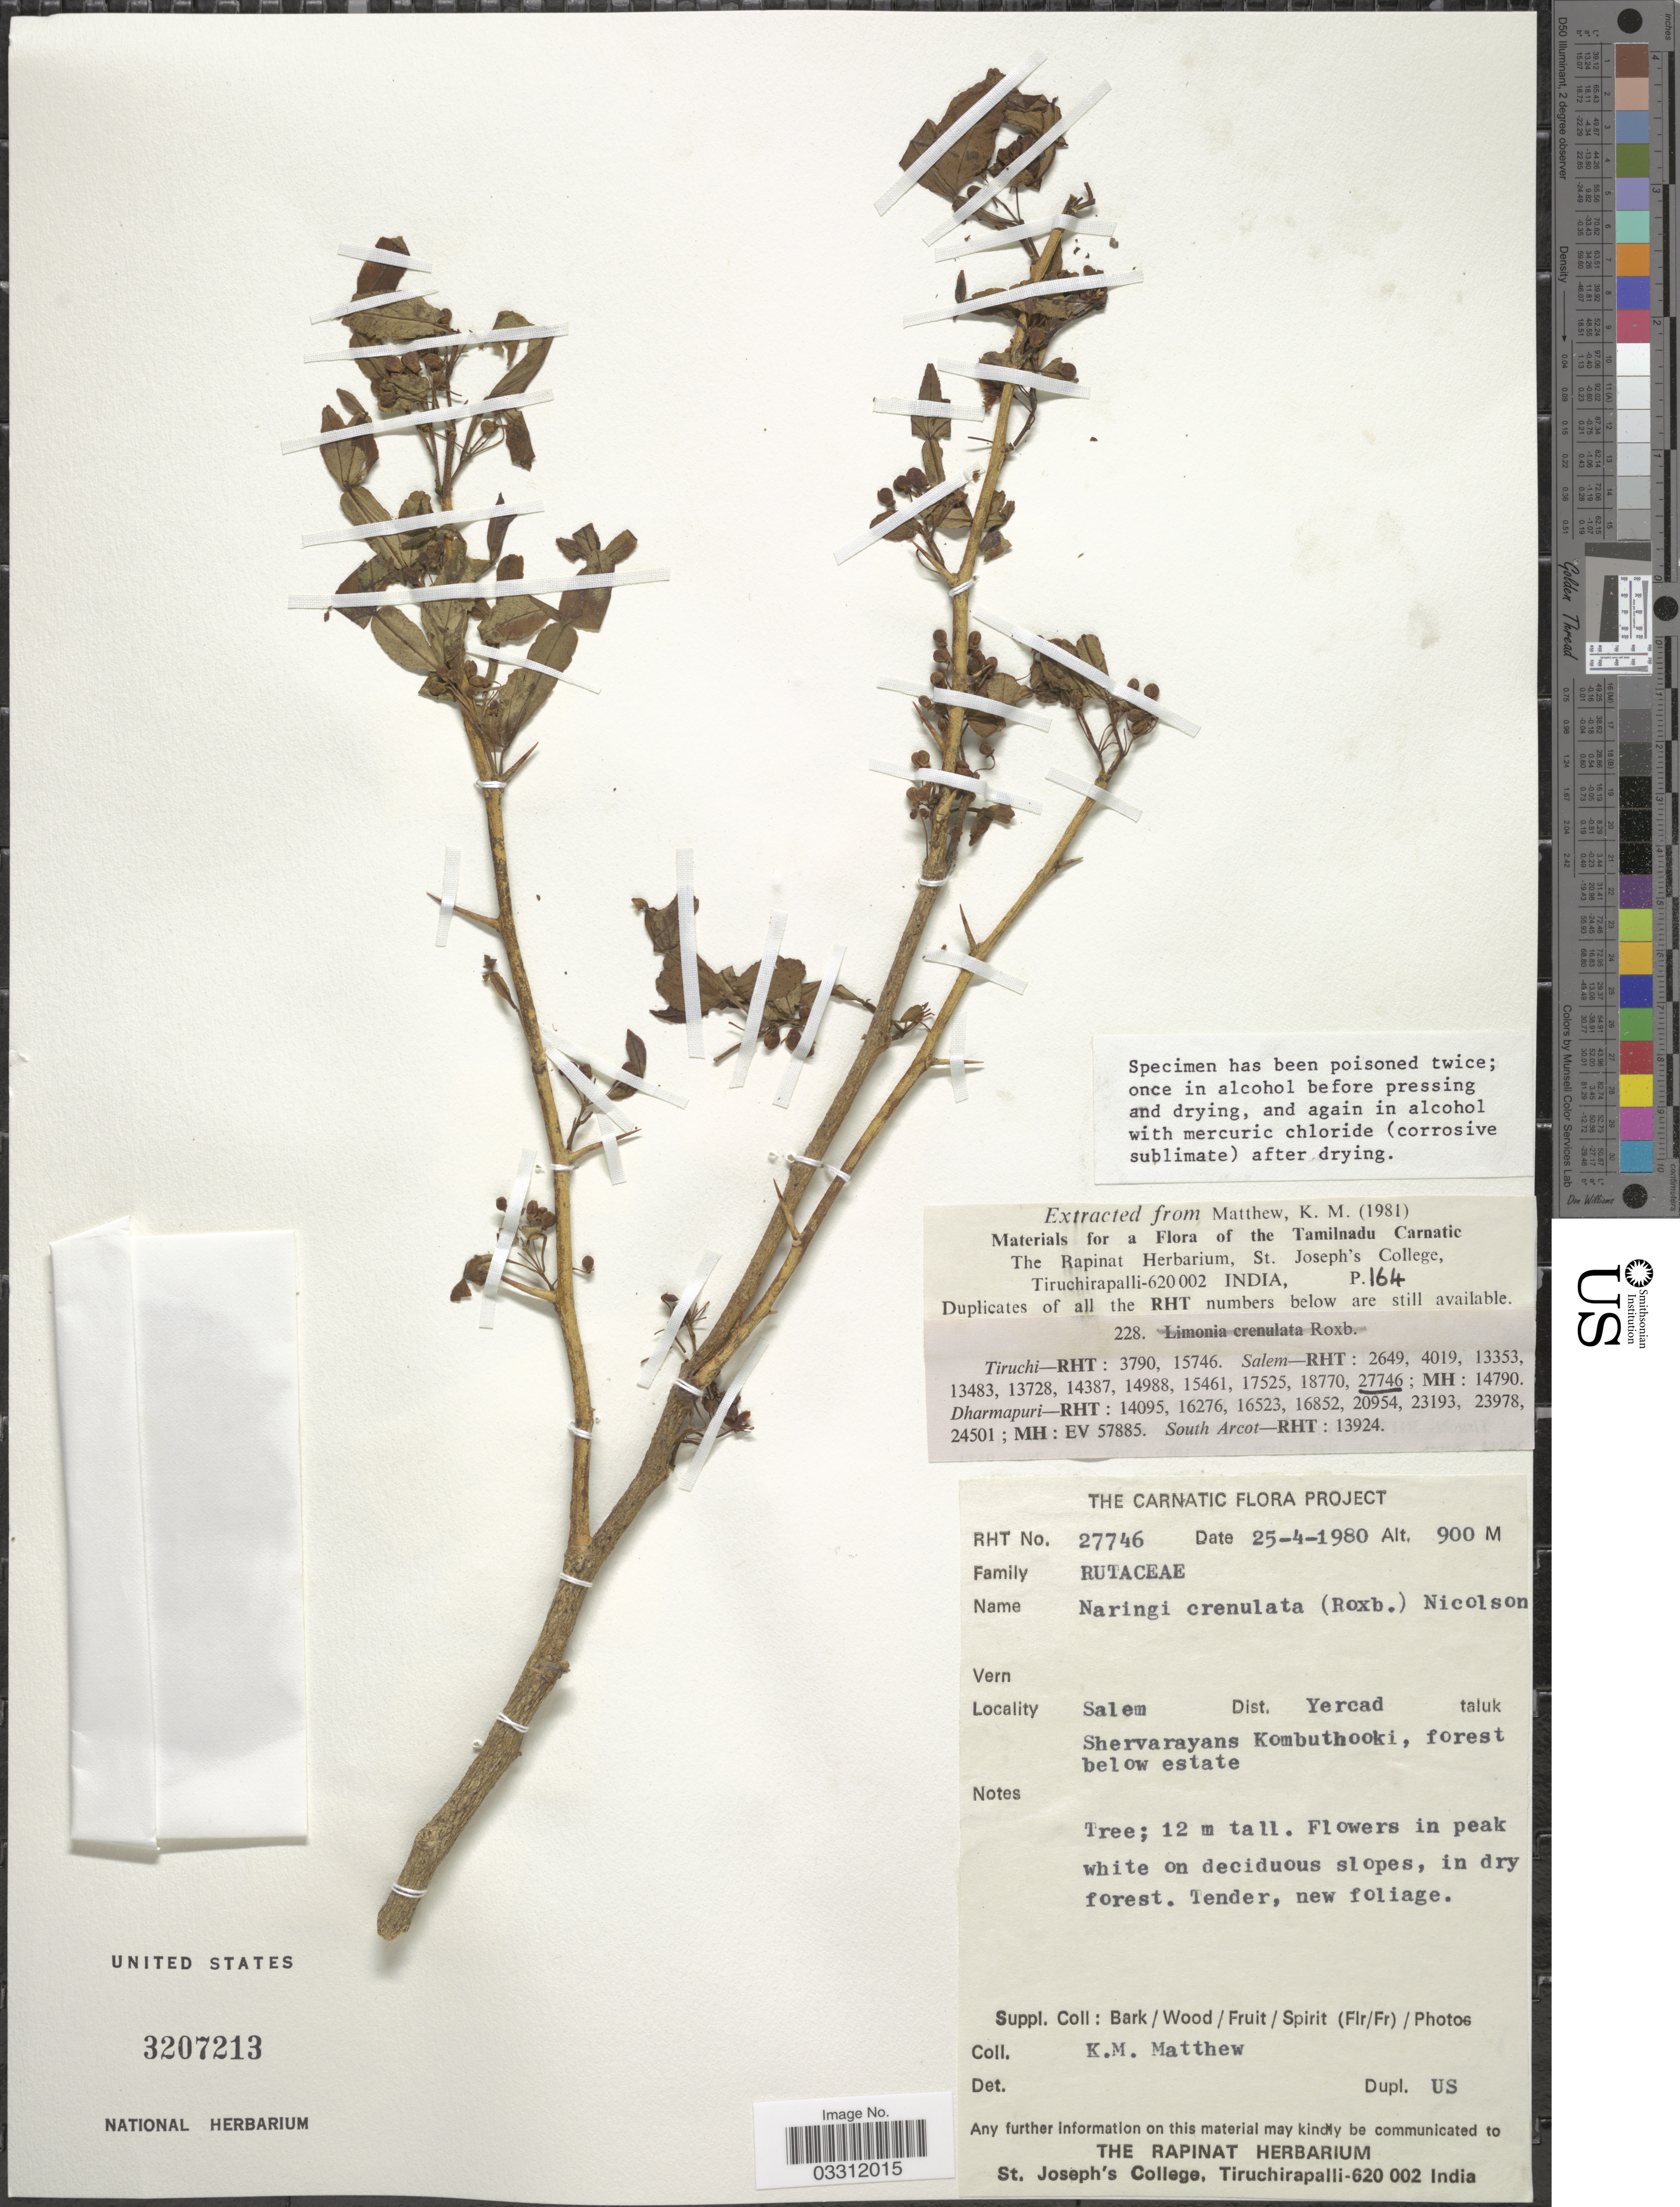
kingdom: Plantae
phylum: Tracheophyta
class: Magnoliopsida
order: Sapindales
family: Rutaceae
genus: Naringi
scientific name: Naringi crenulata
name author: (Roxb.) Nicolson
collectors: K. M. Matthew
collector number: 27746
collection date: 1980-04-25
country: India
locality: Salem Dist. Yercad, taluk, Shervarayans Kombuthooki.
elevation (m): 900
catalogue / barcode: US 3207213